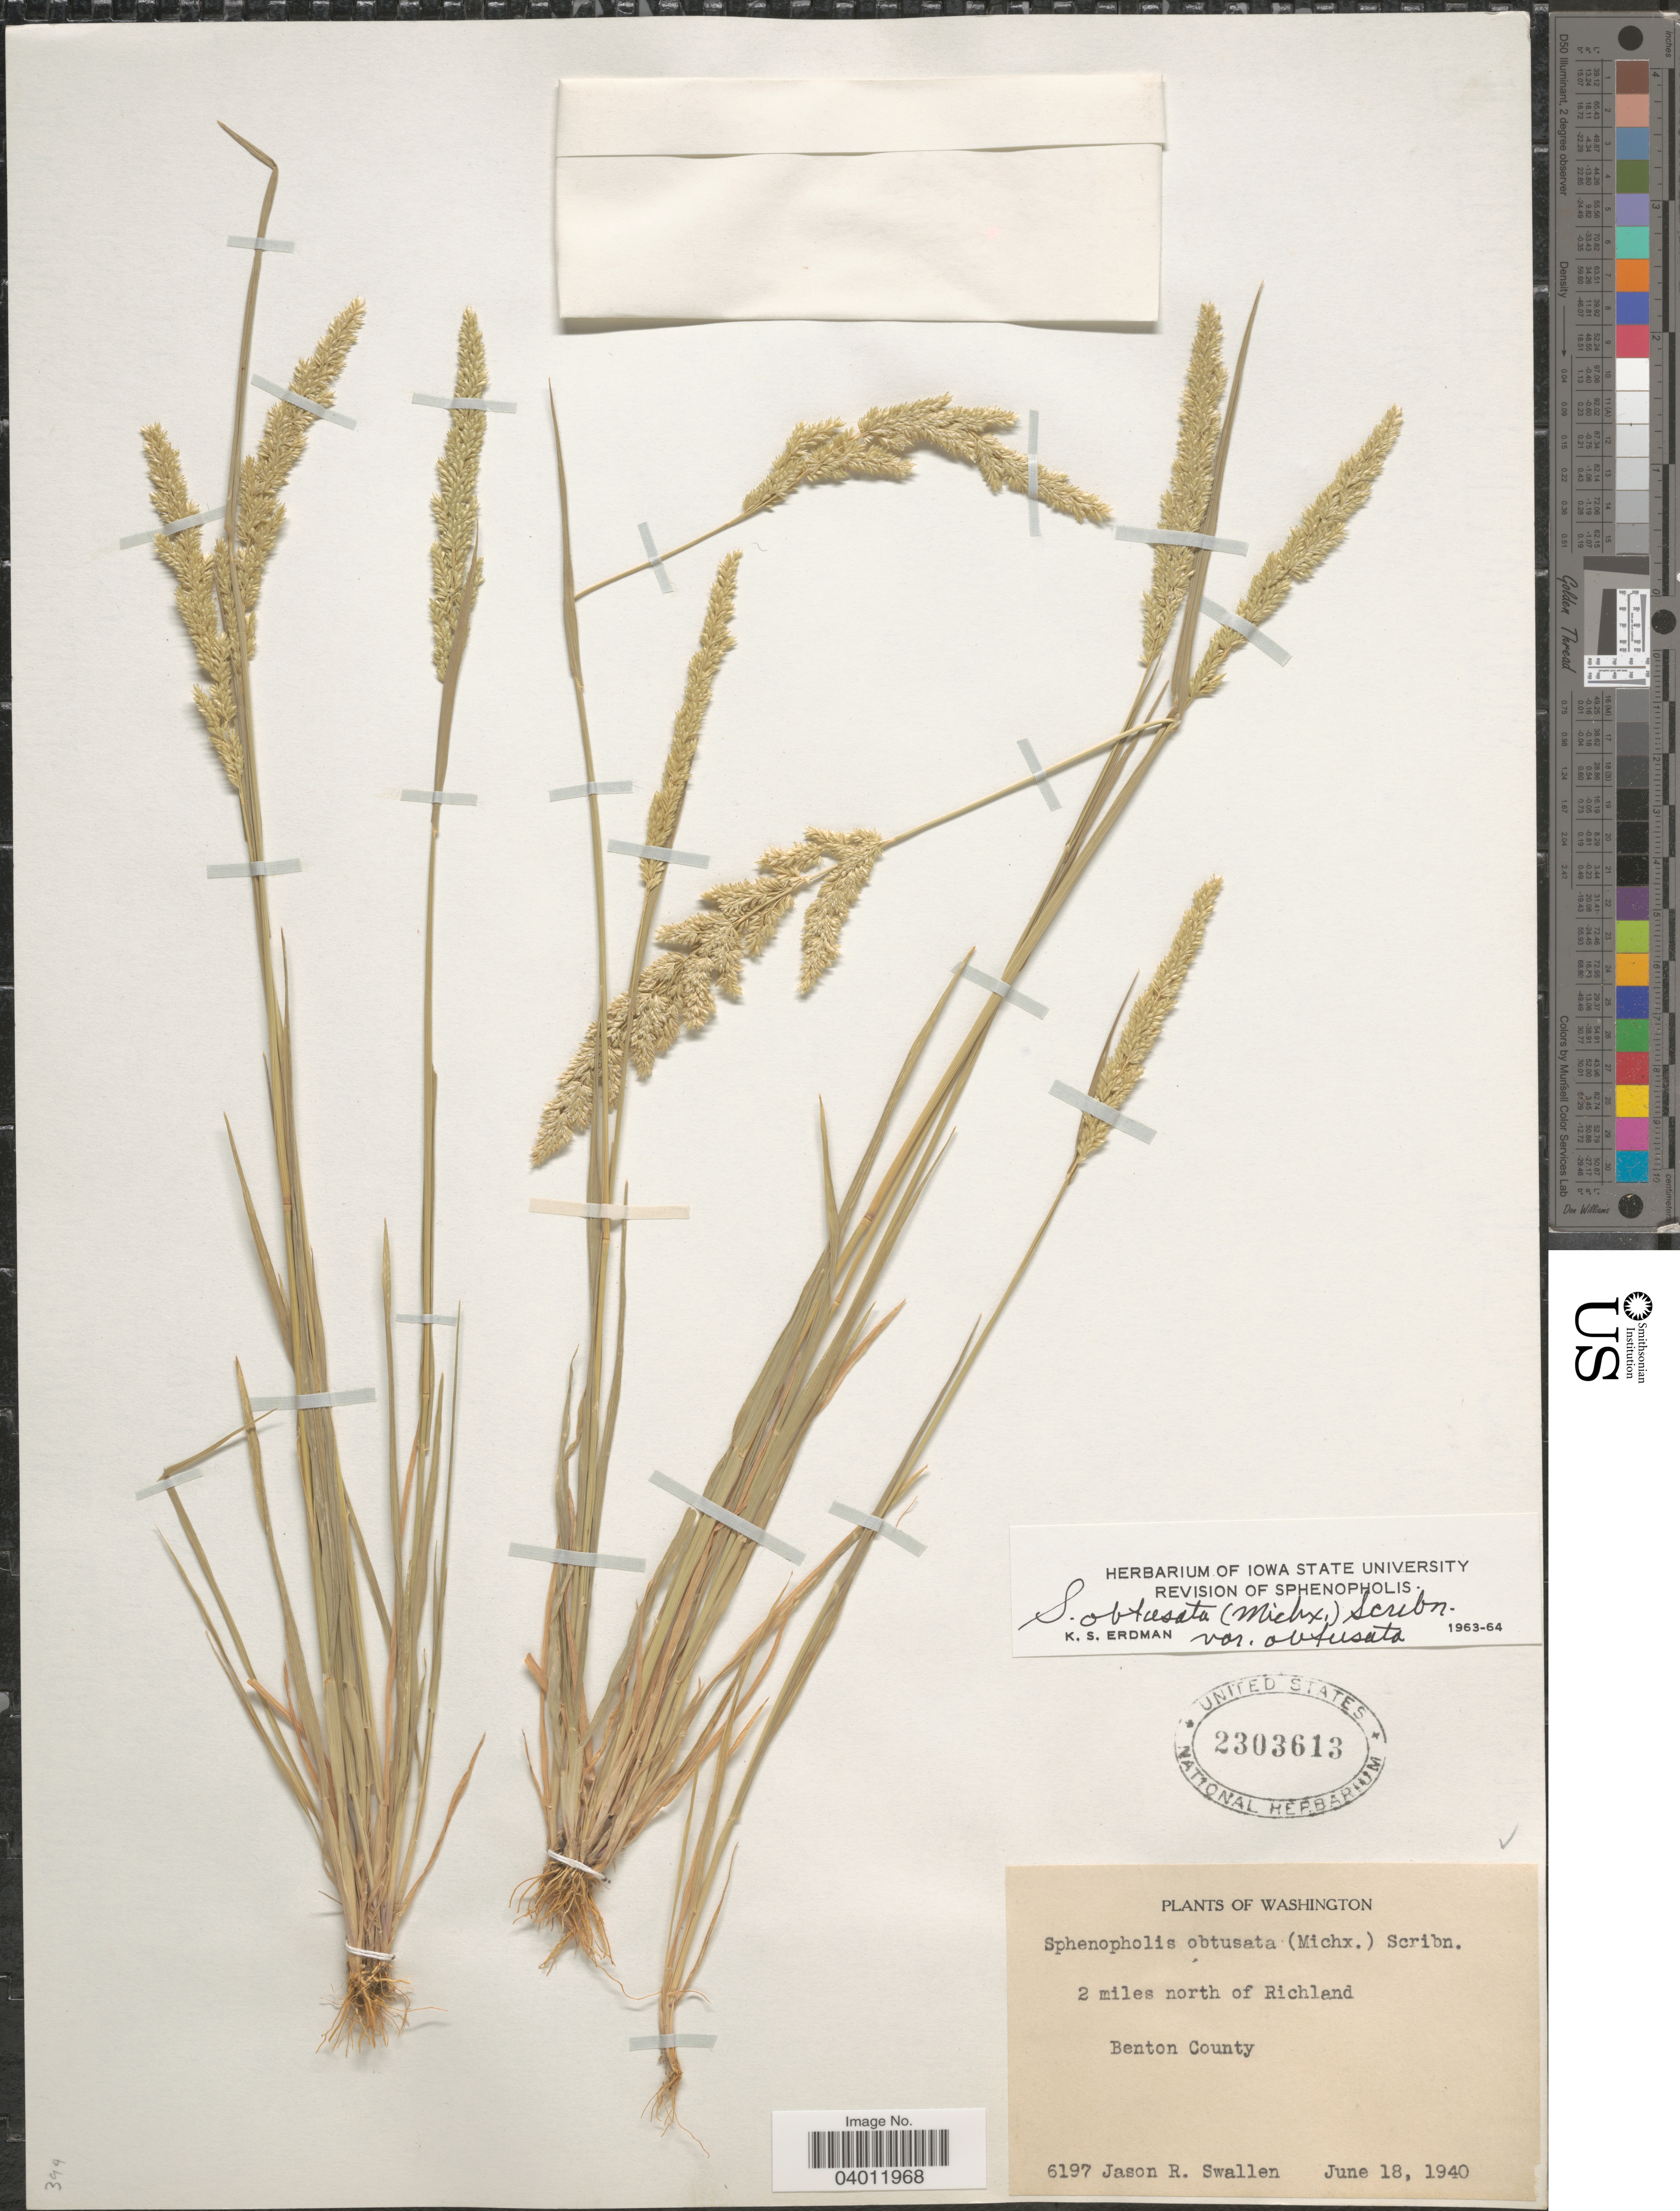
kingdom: Plantae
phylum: Tracheophyta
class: Liliopsida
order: Poales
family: Poaceae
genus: Sphenopholis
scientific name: Sphenopholis obtusata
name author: (Michx.) Scribn.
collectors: J. R. Swallen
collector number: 6197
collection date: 1940-06-18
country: United States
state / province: Washington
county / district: Benton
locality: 2 miles north of Richland. Benton County.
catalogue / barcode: US 2303613